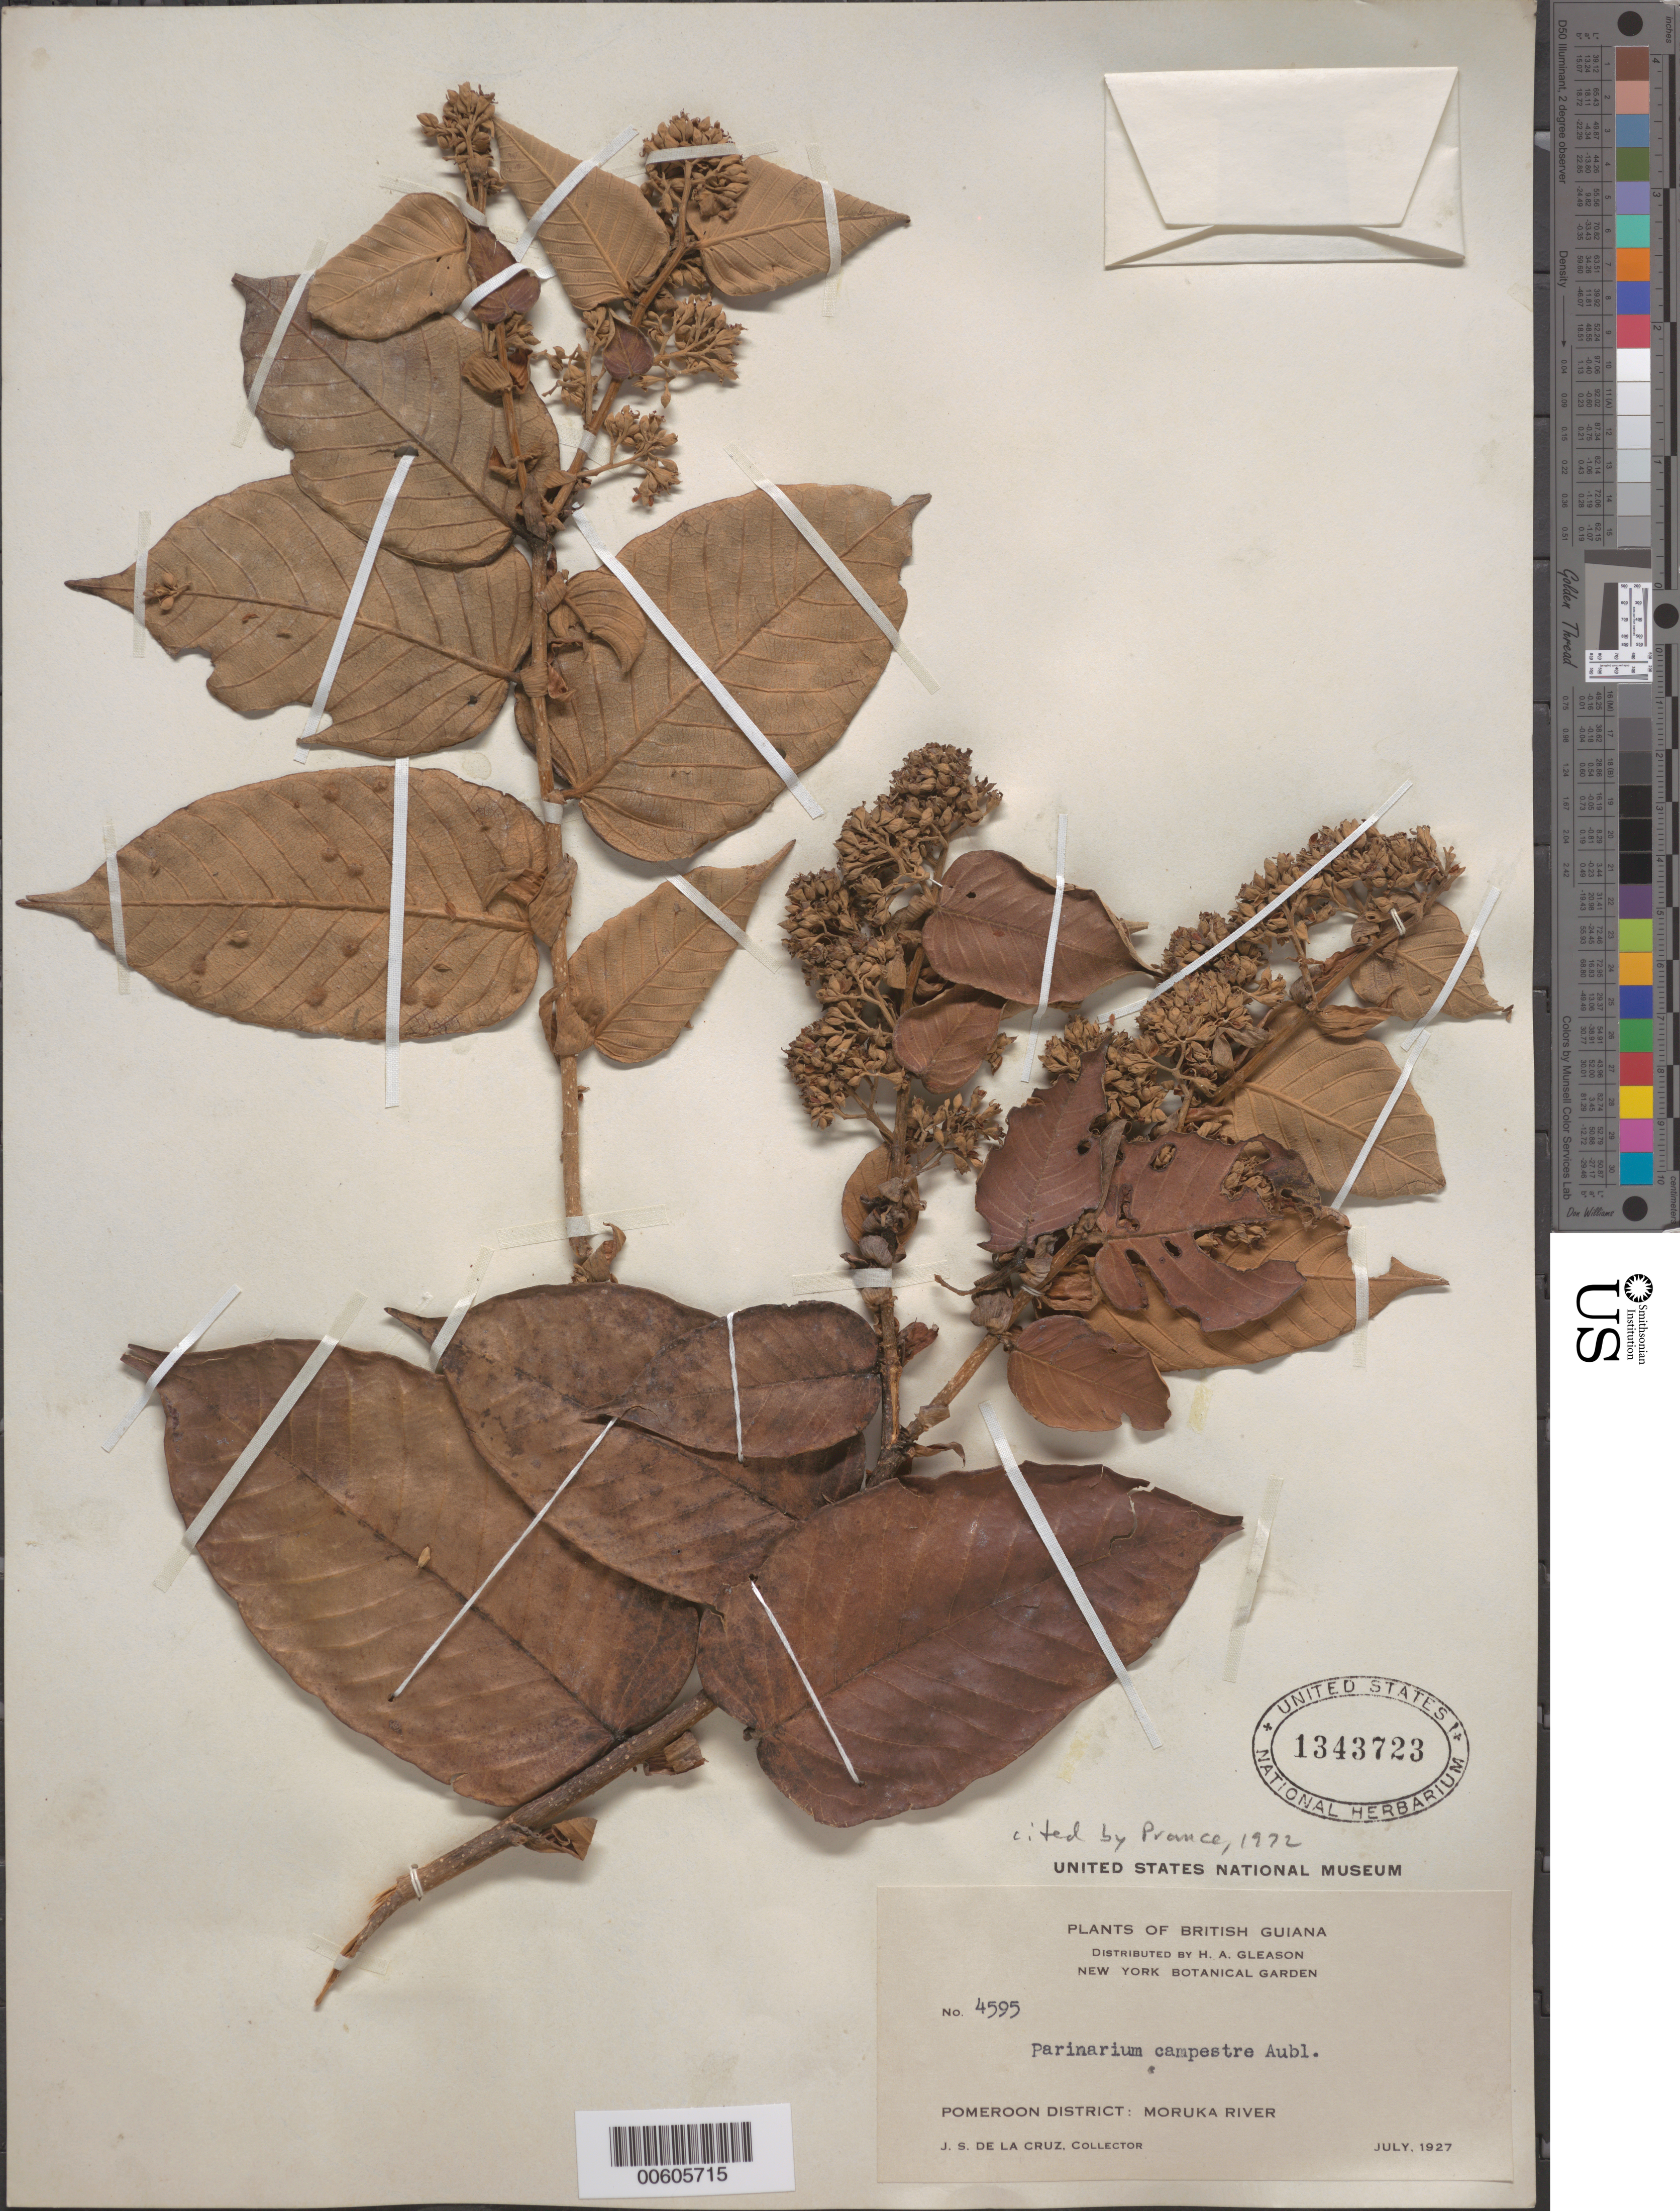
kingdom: Plantae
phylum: Tracheophyta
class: Magnoliopsida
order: Malpighiales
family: Chrysobalanaceae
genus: Parinari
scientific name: Parinari campestris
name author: Aubl.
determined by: Prance, G. T.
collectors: J. S. de la Cruz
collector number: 4595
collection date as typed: Jul-27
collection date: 1927-07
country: Guyana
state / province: Barima-Waini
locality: Moruka R., Pomeroon Dist.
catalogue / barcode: US 1343723